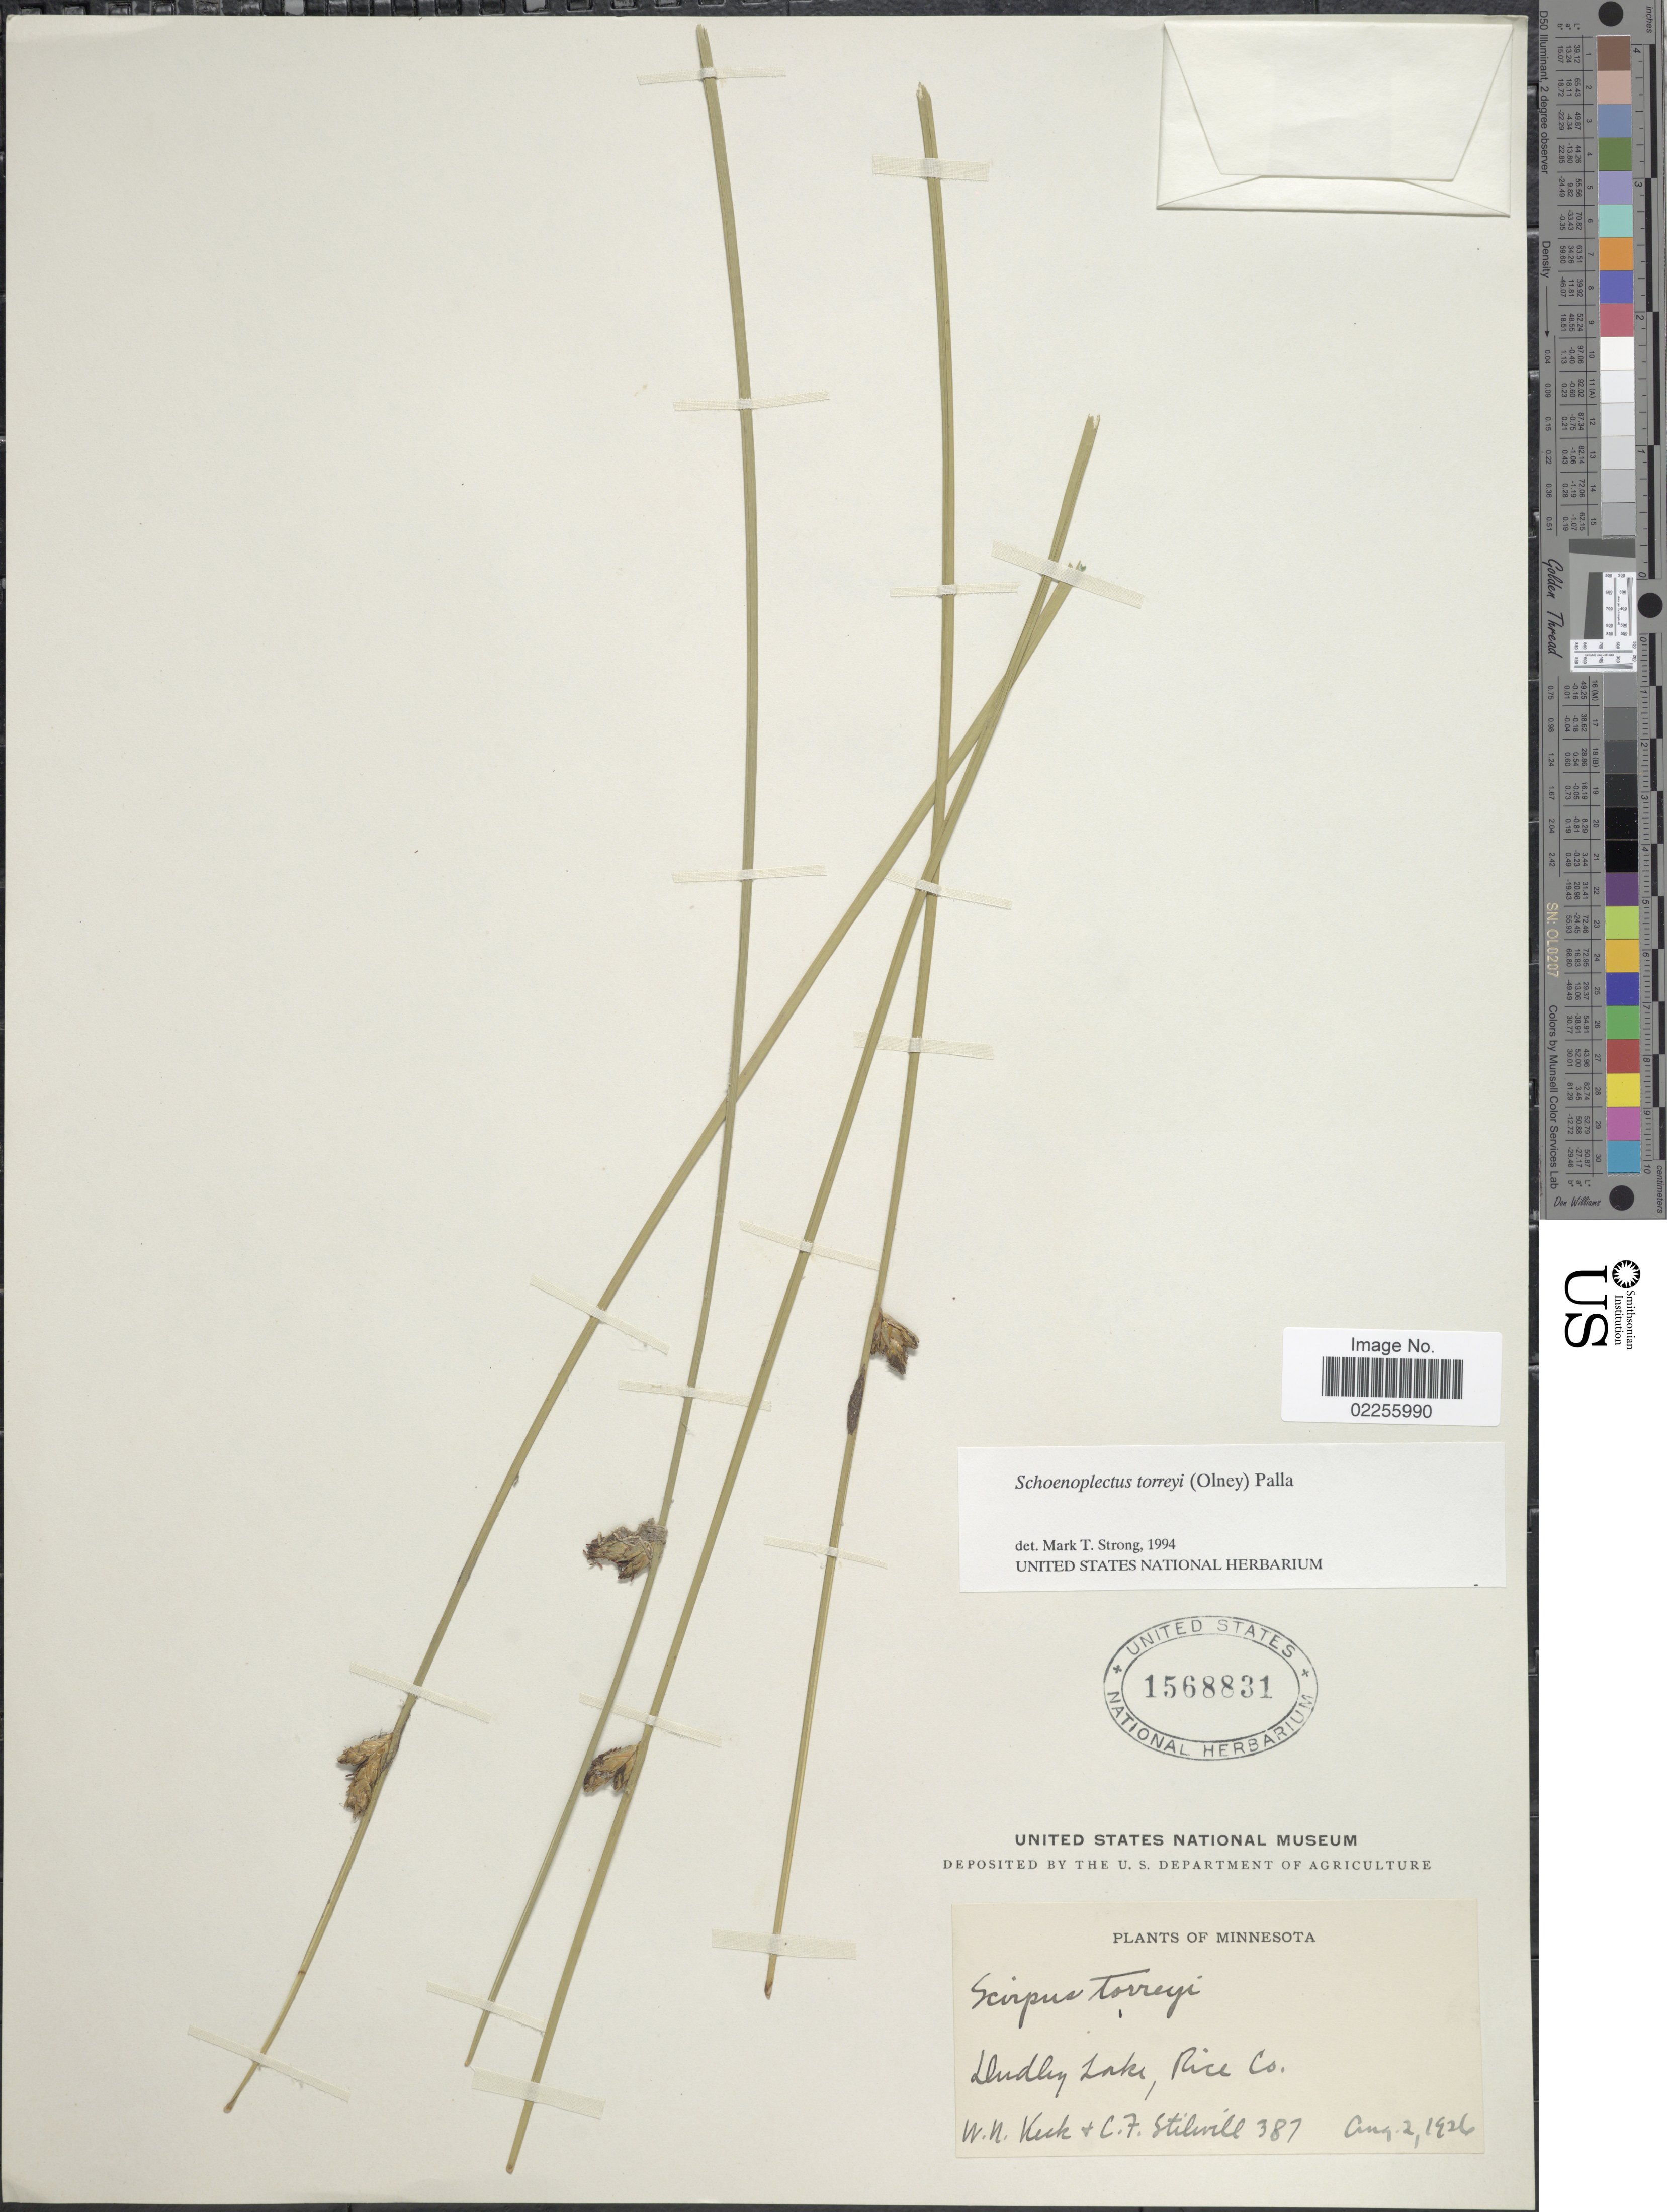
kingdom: Plantae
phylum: Tracheophyta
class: Liliopsida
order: Poales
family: Cyperaceae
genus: Schoenoplectus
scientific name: Schoenoplectus torreyi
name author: (Olney) Palla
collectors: W. Keck & C. Stilwill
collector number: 387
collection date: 1926-08-02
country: United States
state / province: Minnesota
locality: Dudley Lake, Rice Co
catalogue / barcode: US 1568831